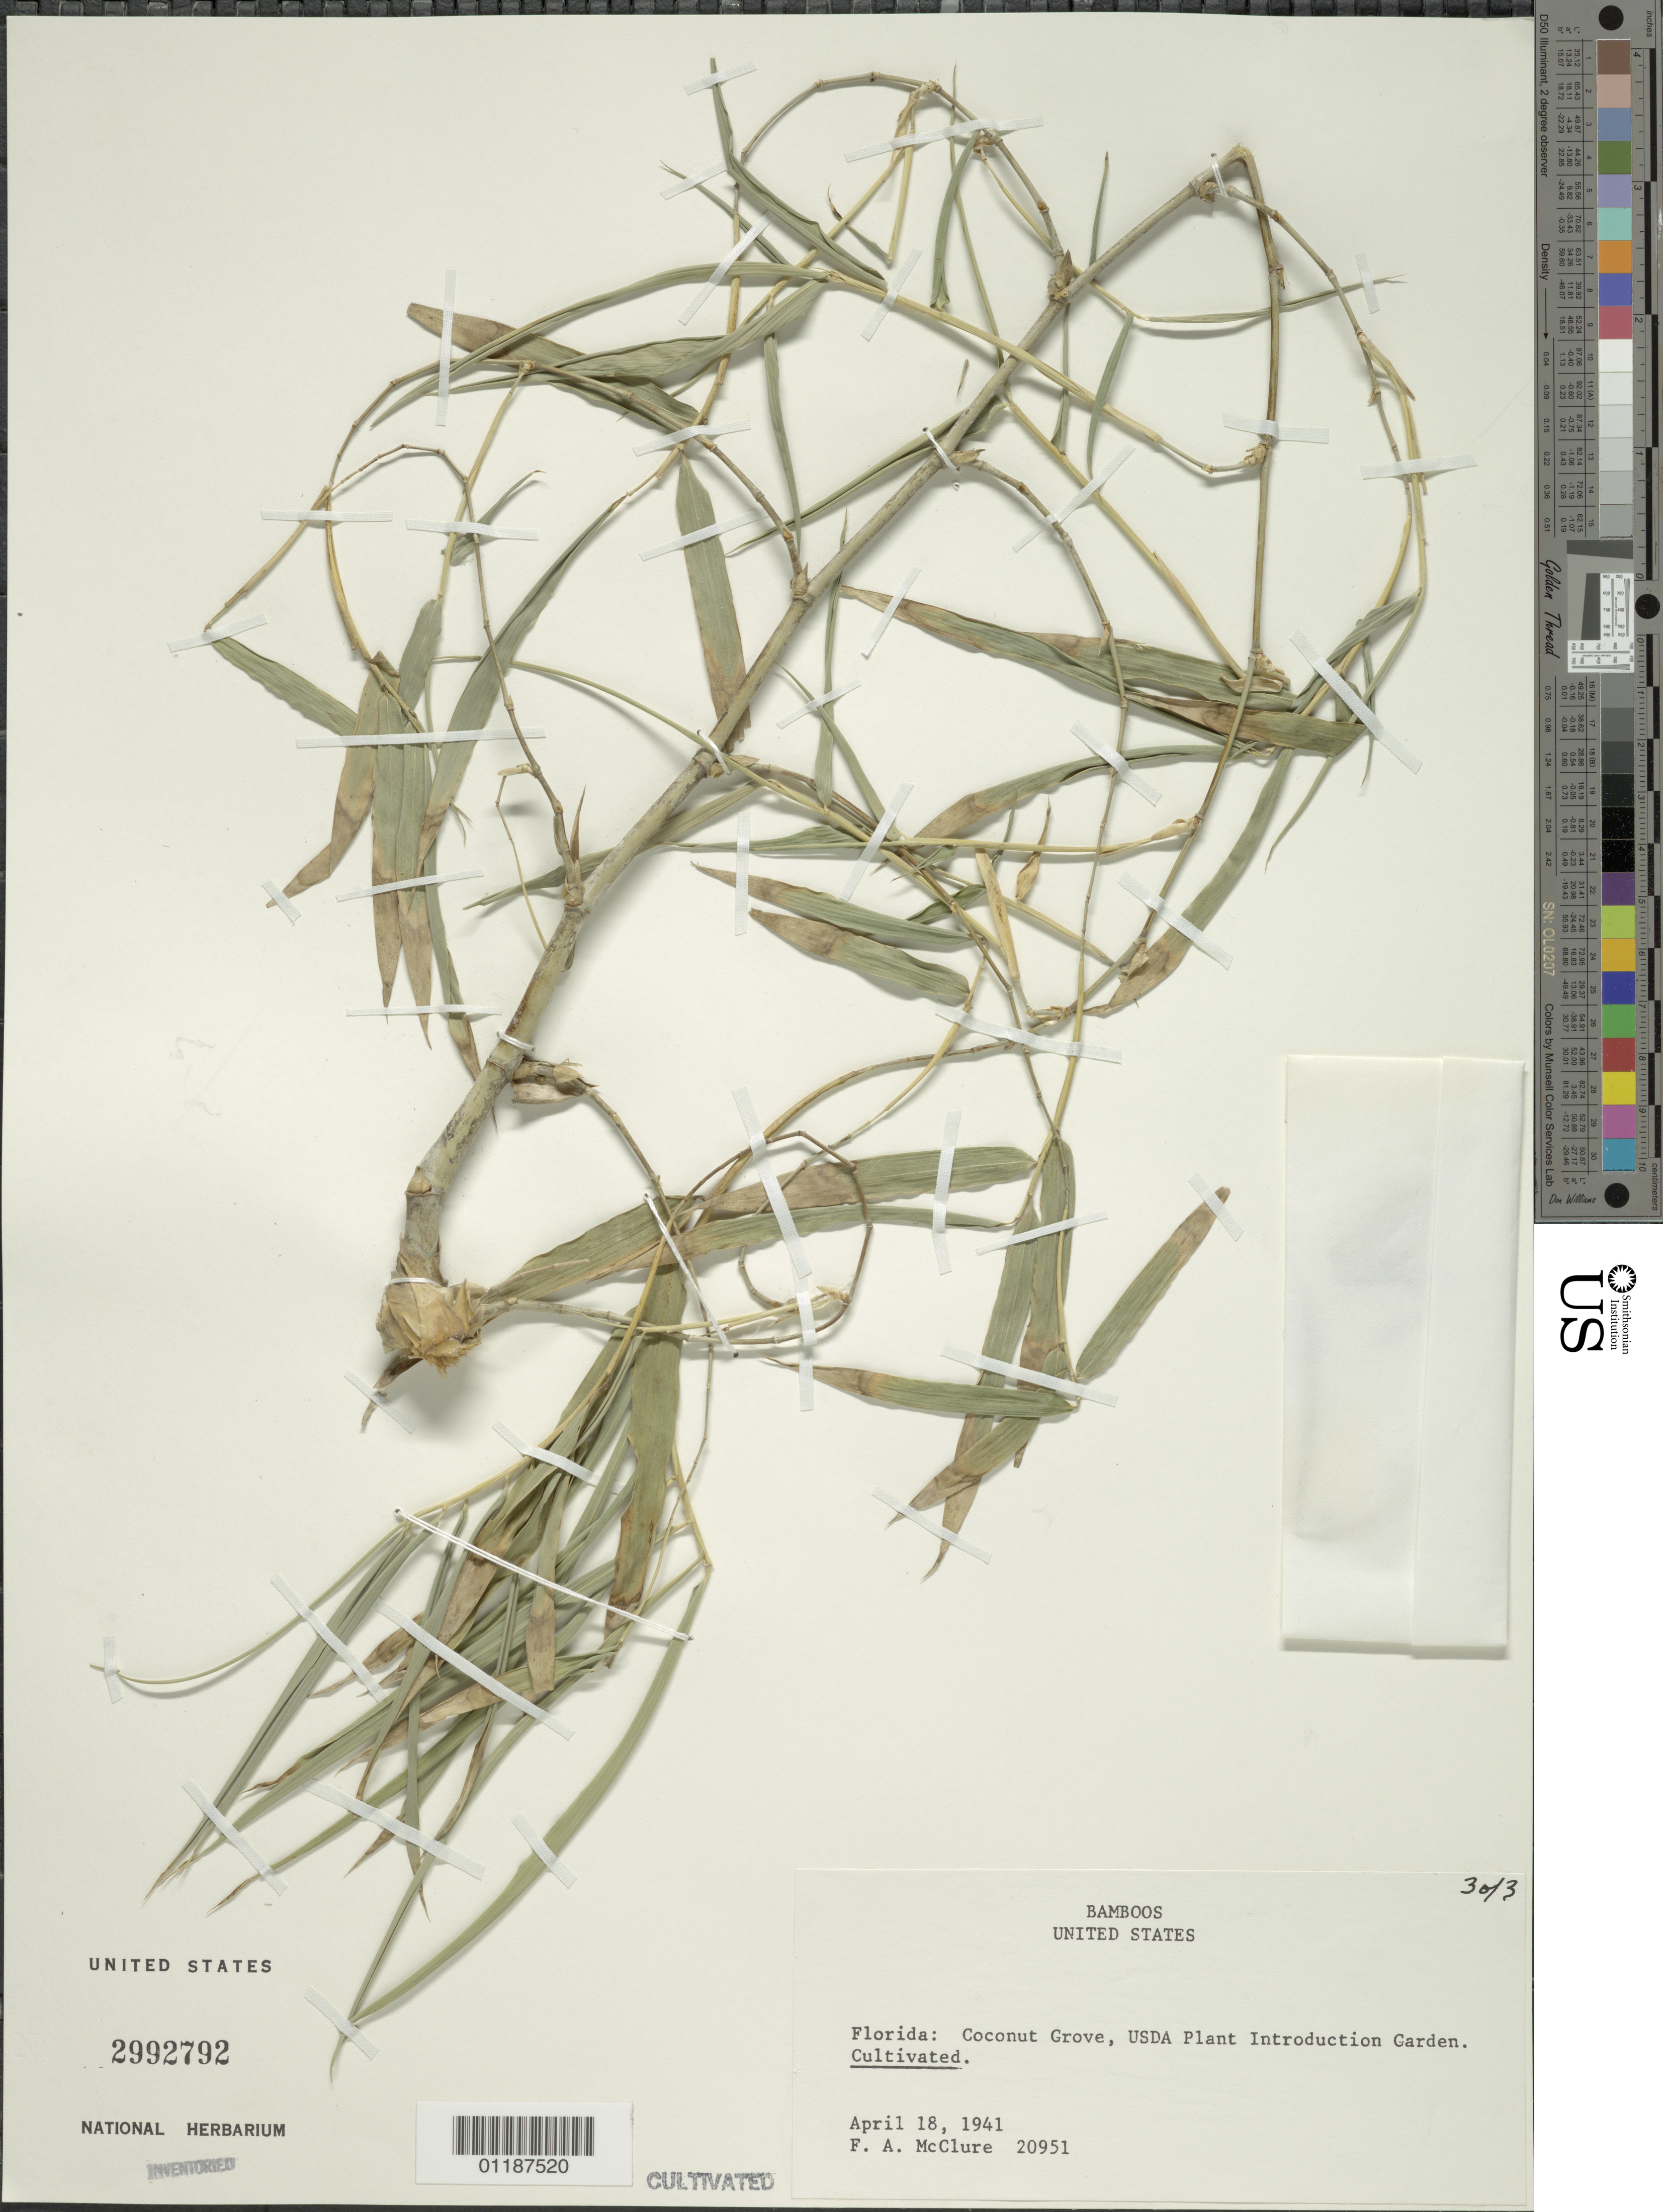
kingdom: Plantae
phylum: Tracheophyta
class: Liliopsida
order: Poales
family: Poaceae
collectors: F. A. McClure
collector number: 20951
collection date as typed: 18 Apr 1941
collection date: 1941-04-18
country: United States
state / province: Florida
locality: Coconut Grove, USDA Plant Introduciton Garden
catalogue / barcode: US 2992792